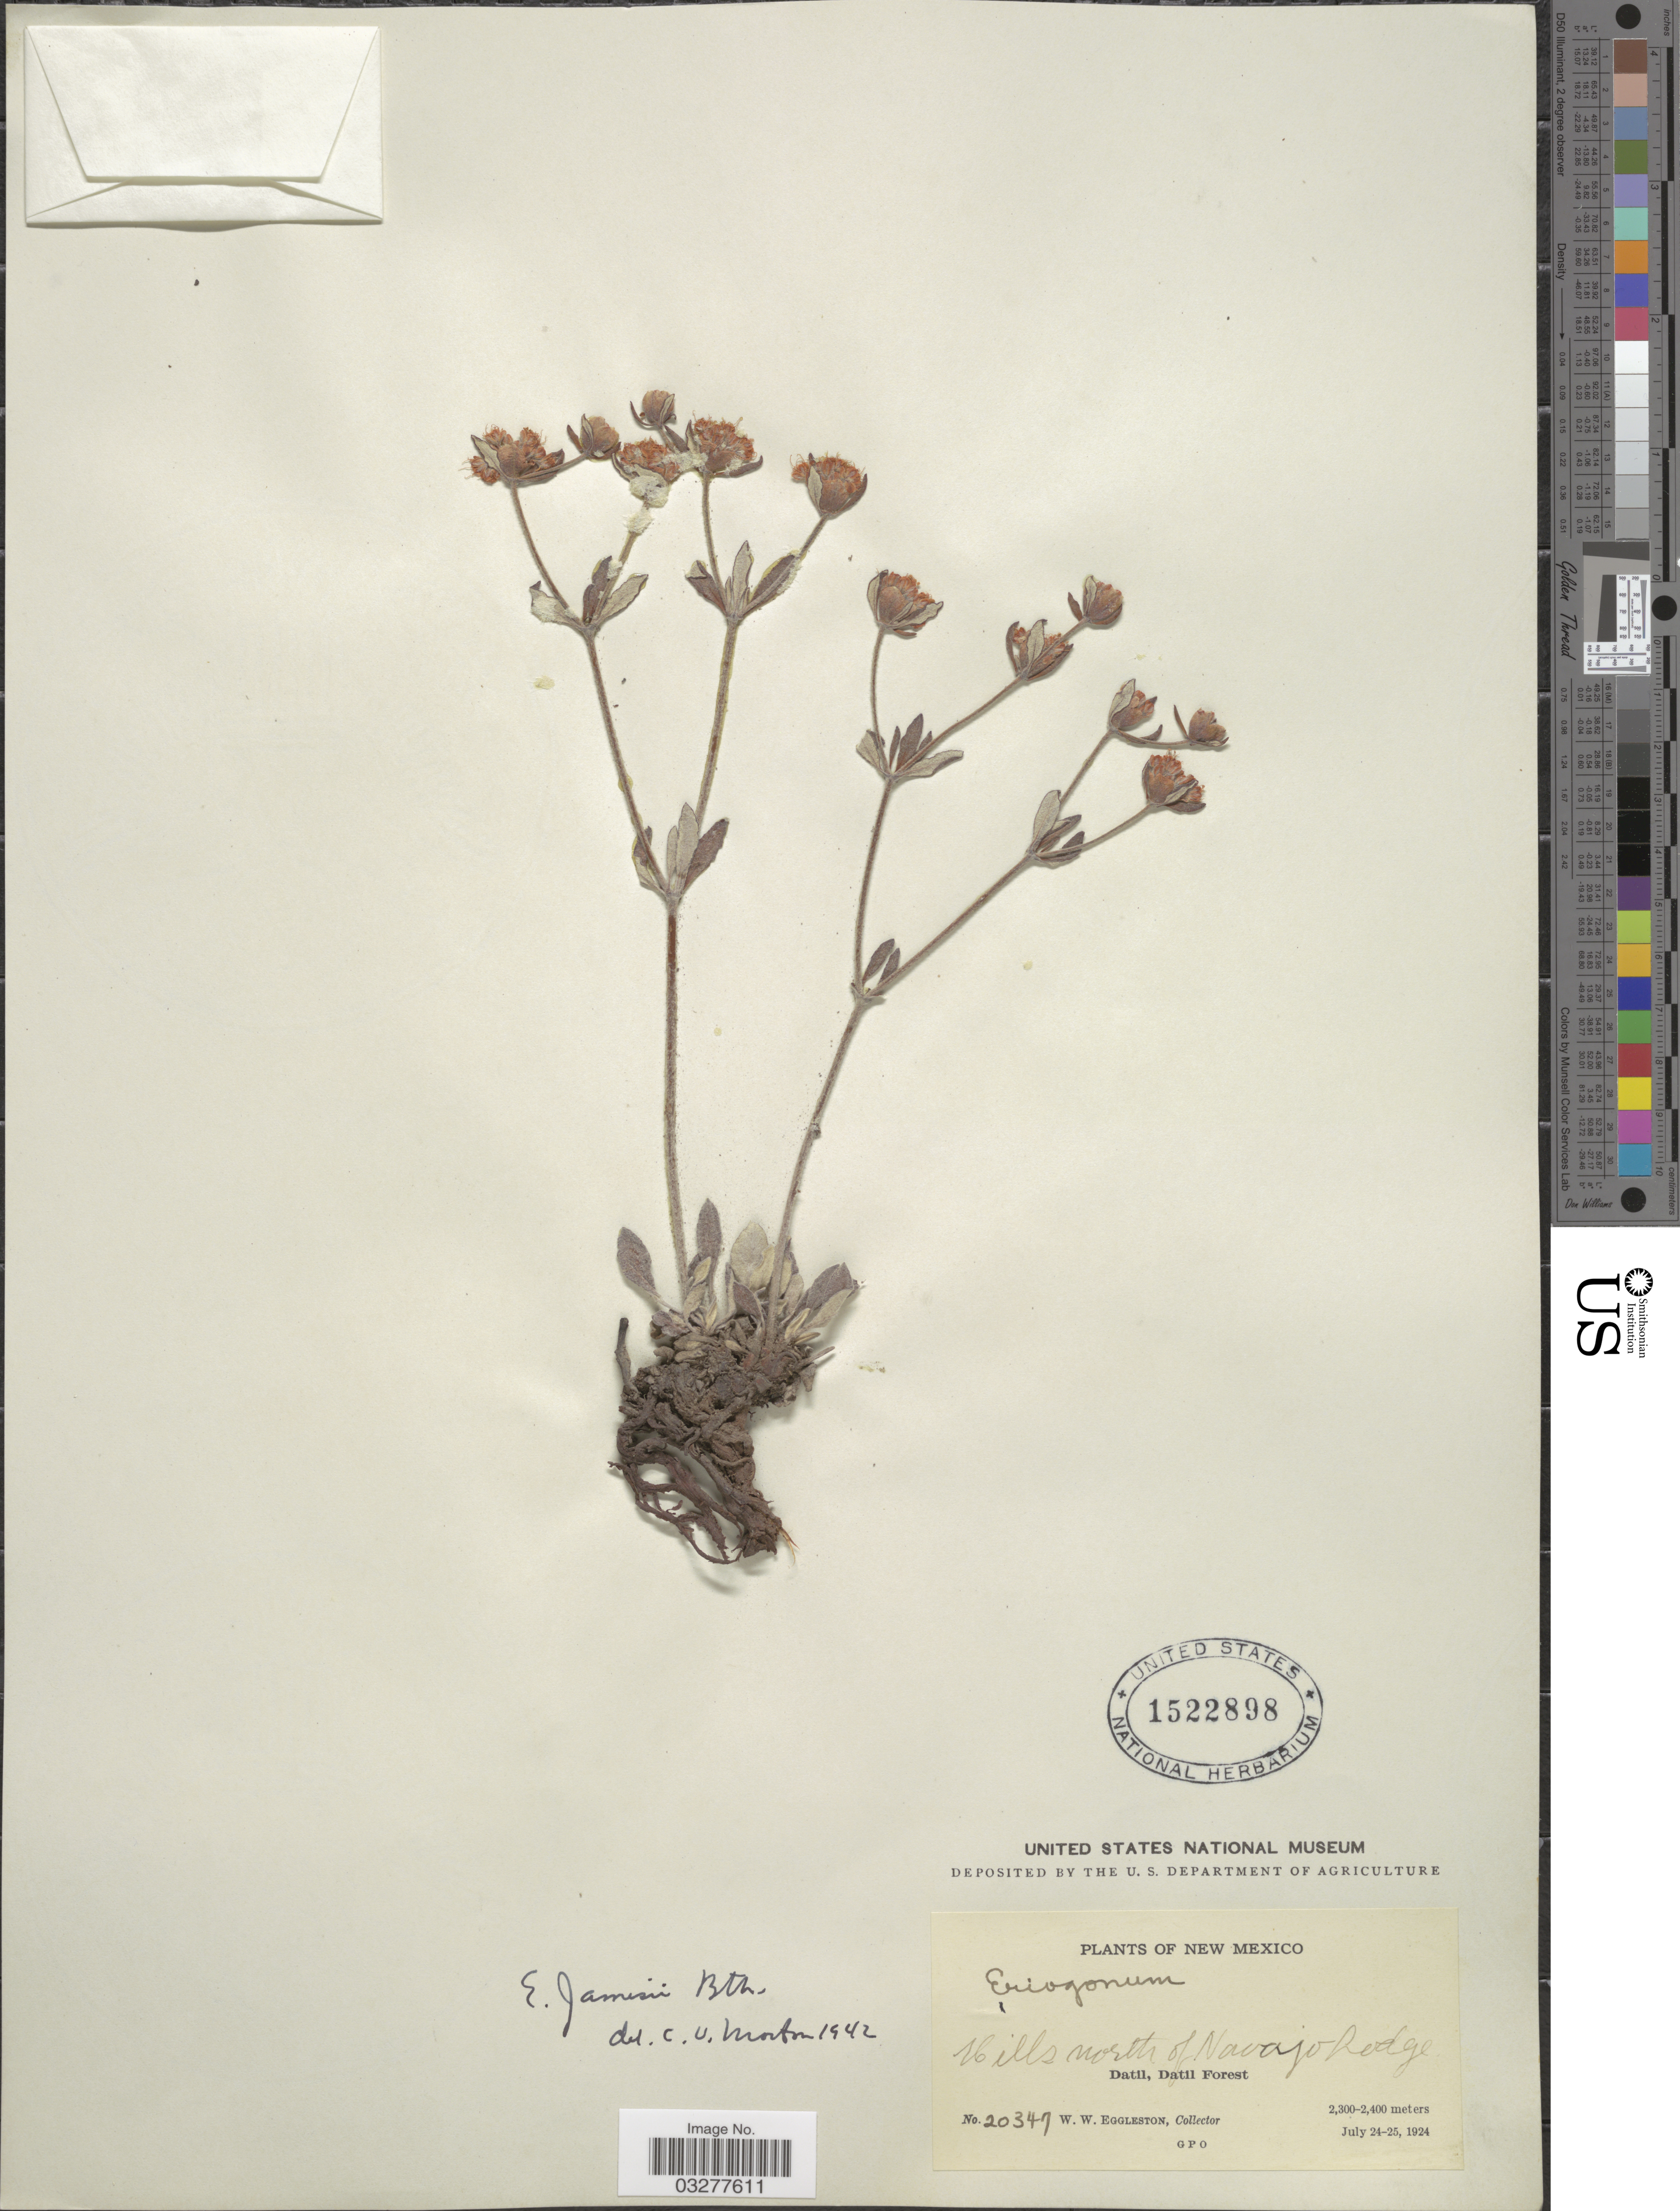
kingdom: Plantae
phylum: Tracheophyta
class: Magnoliopsida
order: Caryophyllales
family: Polygonaceae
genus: Eriogonum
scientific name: Eriogonum jamesii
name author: Benth.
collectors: W. W. Eggleston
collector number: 20347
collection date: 1924-07-24/1924-07-25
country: United States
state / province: New Mexico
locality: Hills north of Navajo Lodge, Datil, Datil Forest.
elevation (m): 2300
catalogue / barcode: US 1522898